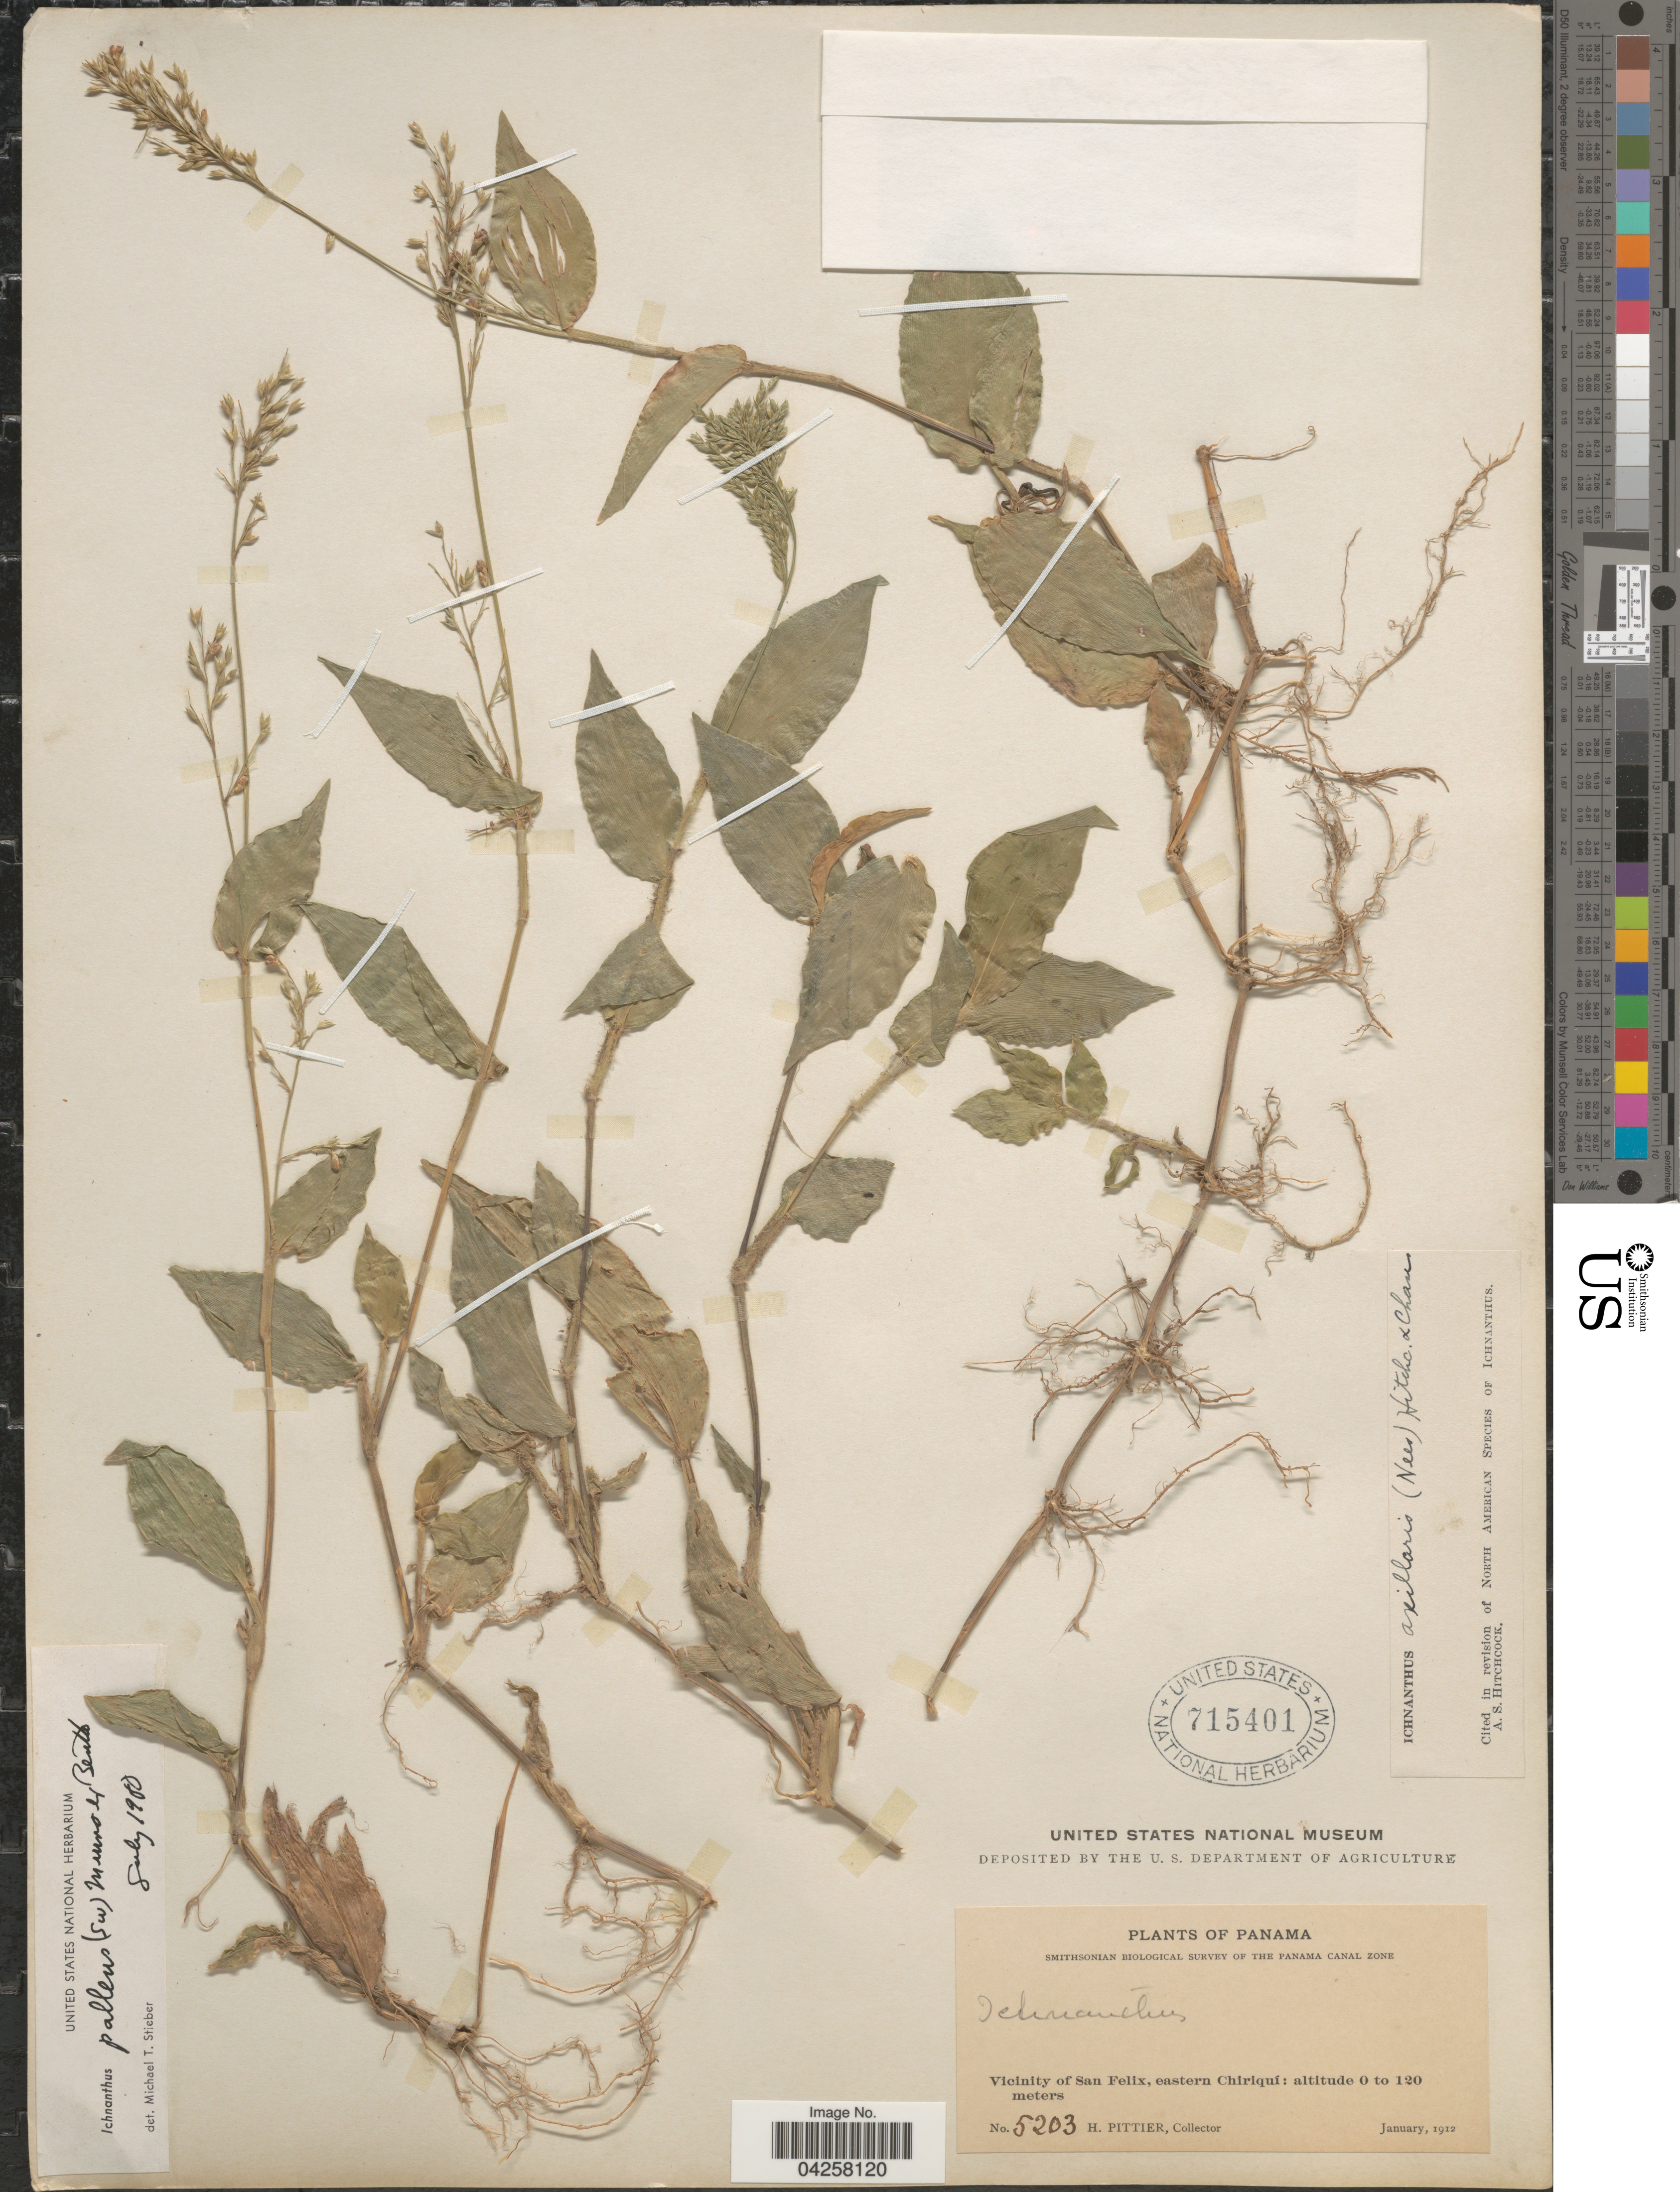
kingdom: Plantae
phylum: Tracheophyta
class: Liliopsida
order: Poales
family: Poaceae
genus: Ichnanthus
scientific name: Ichnanthus pallens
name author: (Sw.) Munro ex Benth.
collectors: H. F. Pittier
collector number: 5203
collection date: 1912-01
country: Panama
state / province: Chiriqui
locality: Smithsonian Biological Survey of the Panama Canal Zone. Vicinity of San Felix, eastern Chiriqui.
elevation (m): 0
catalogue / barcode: US 715401